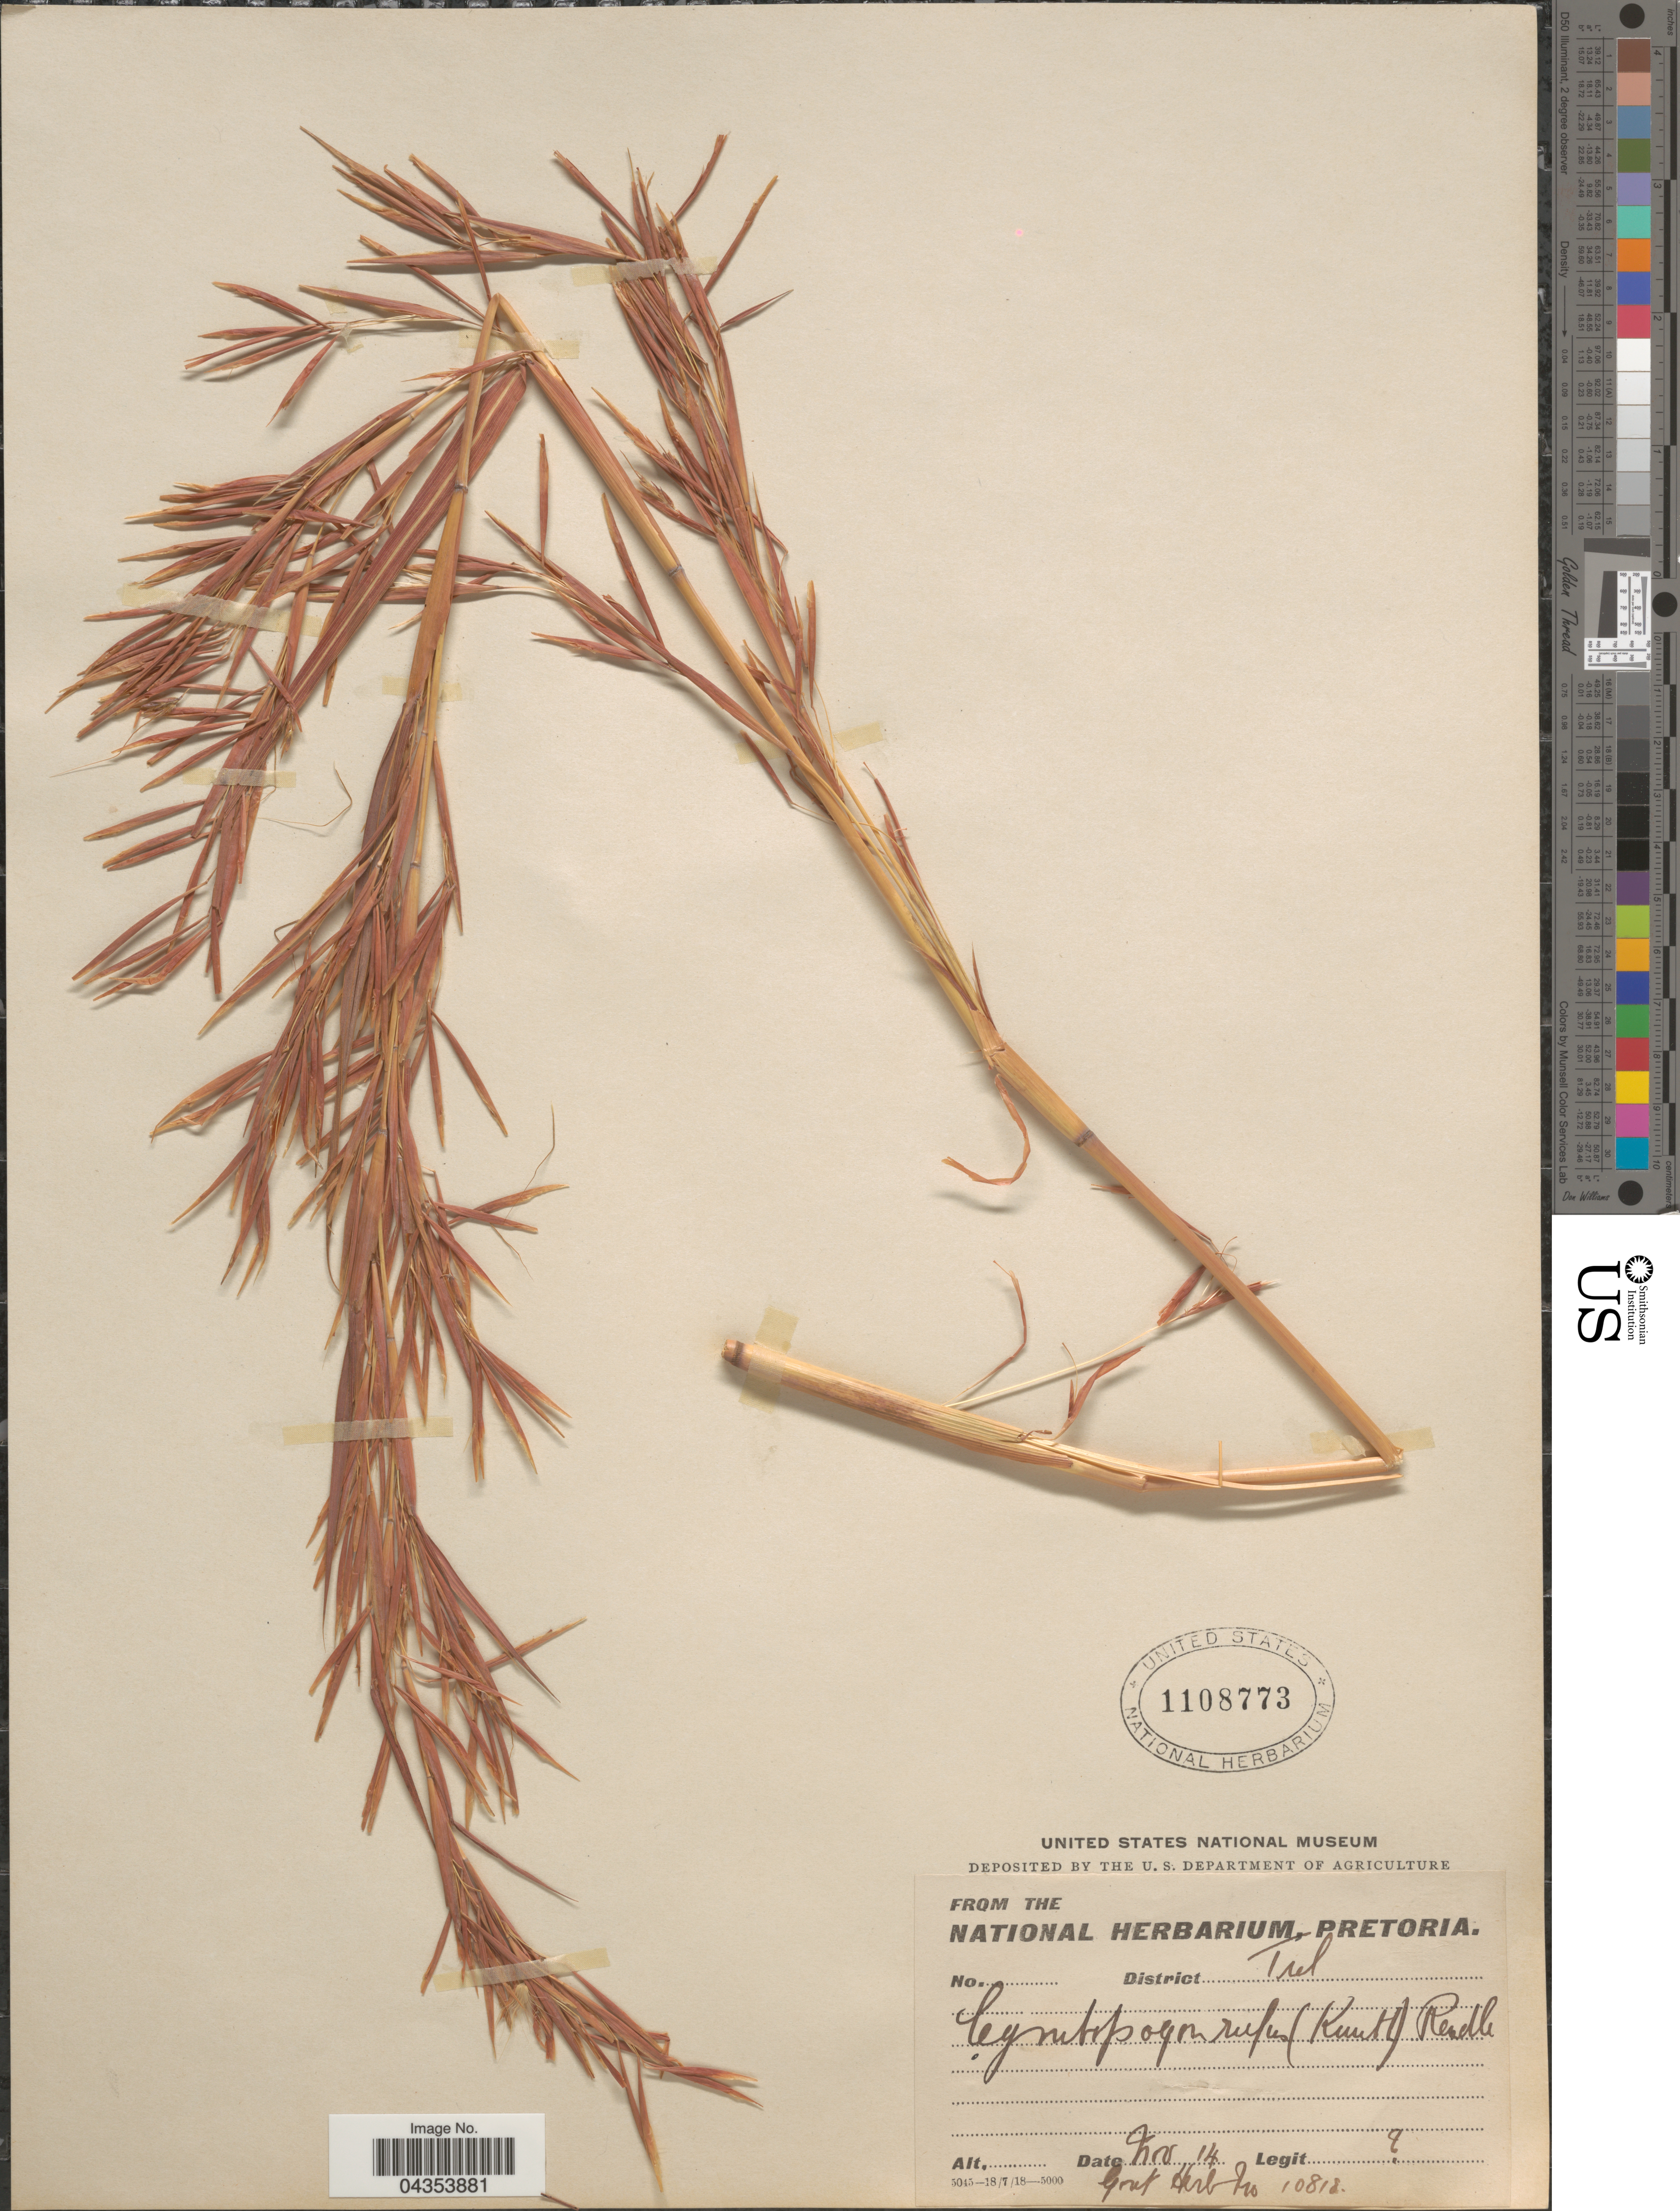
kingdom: Plantae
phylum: Tracheophyta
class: Liliopsida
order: Poales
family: Poaceae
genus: Hyparrhenia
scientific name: Hyparrhenia rufa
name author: (Nees) Stapf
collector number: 10818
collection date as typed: Transcribed d/m/y: /11/14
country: South Africa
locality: District Tvl.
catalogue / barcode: US 1108773